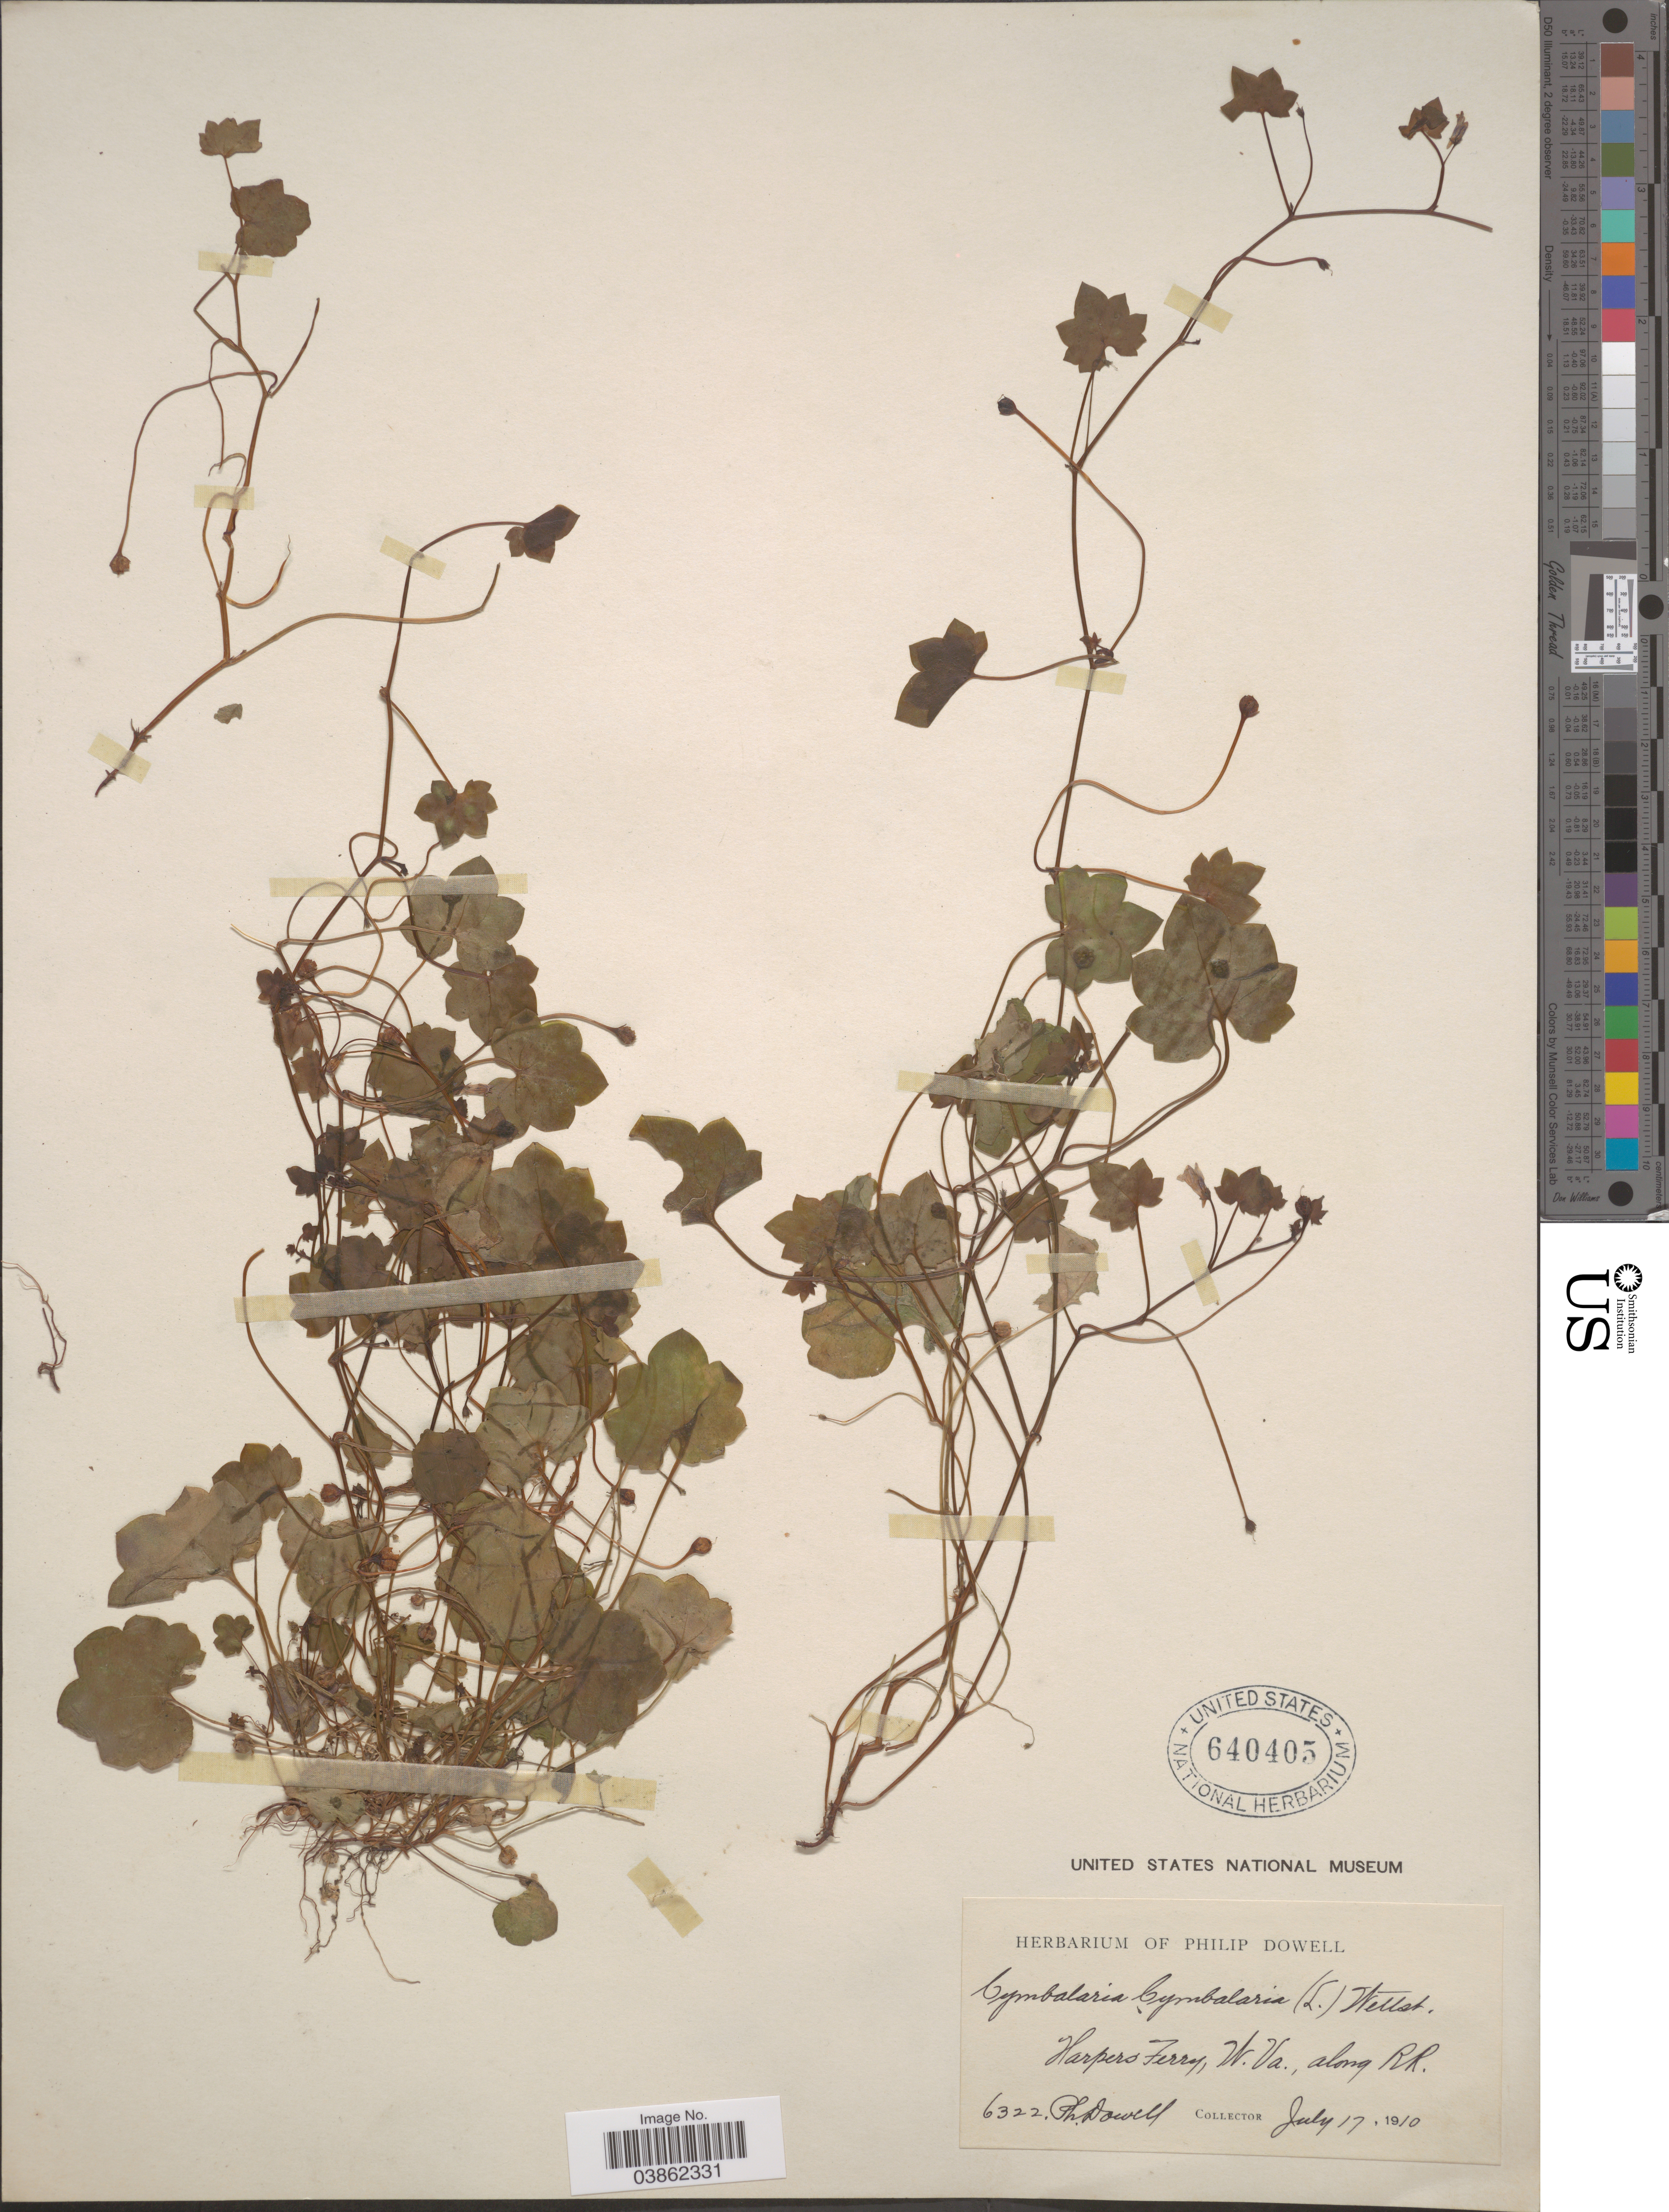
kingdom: Plantae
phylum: Tracheophyta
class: Magnoliopsida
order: Lamiales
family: Plantaginaceae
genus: Cymbalaria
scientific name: Cymbalaria muralis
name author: Gaertn. et al.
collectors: P. Dowell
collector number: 6322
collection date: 1910-07-17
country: United States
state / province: West Virginia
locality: Harpers Ferry, Along RR.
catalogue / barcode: US 640405